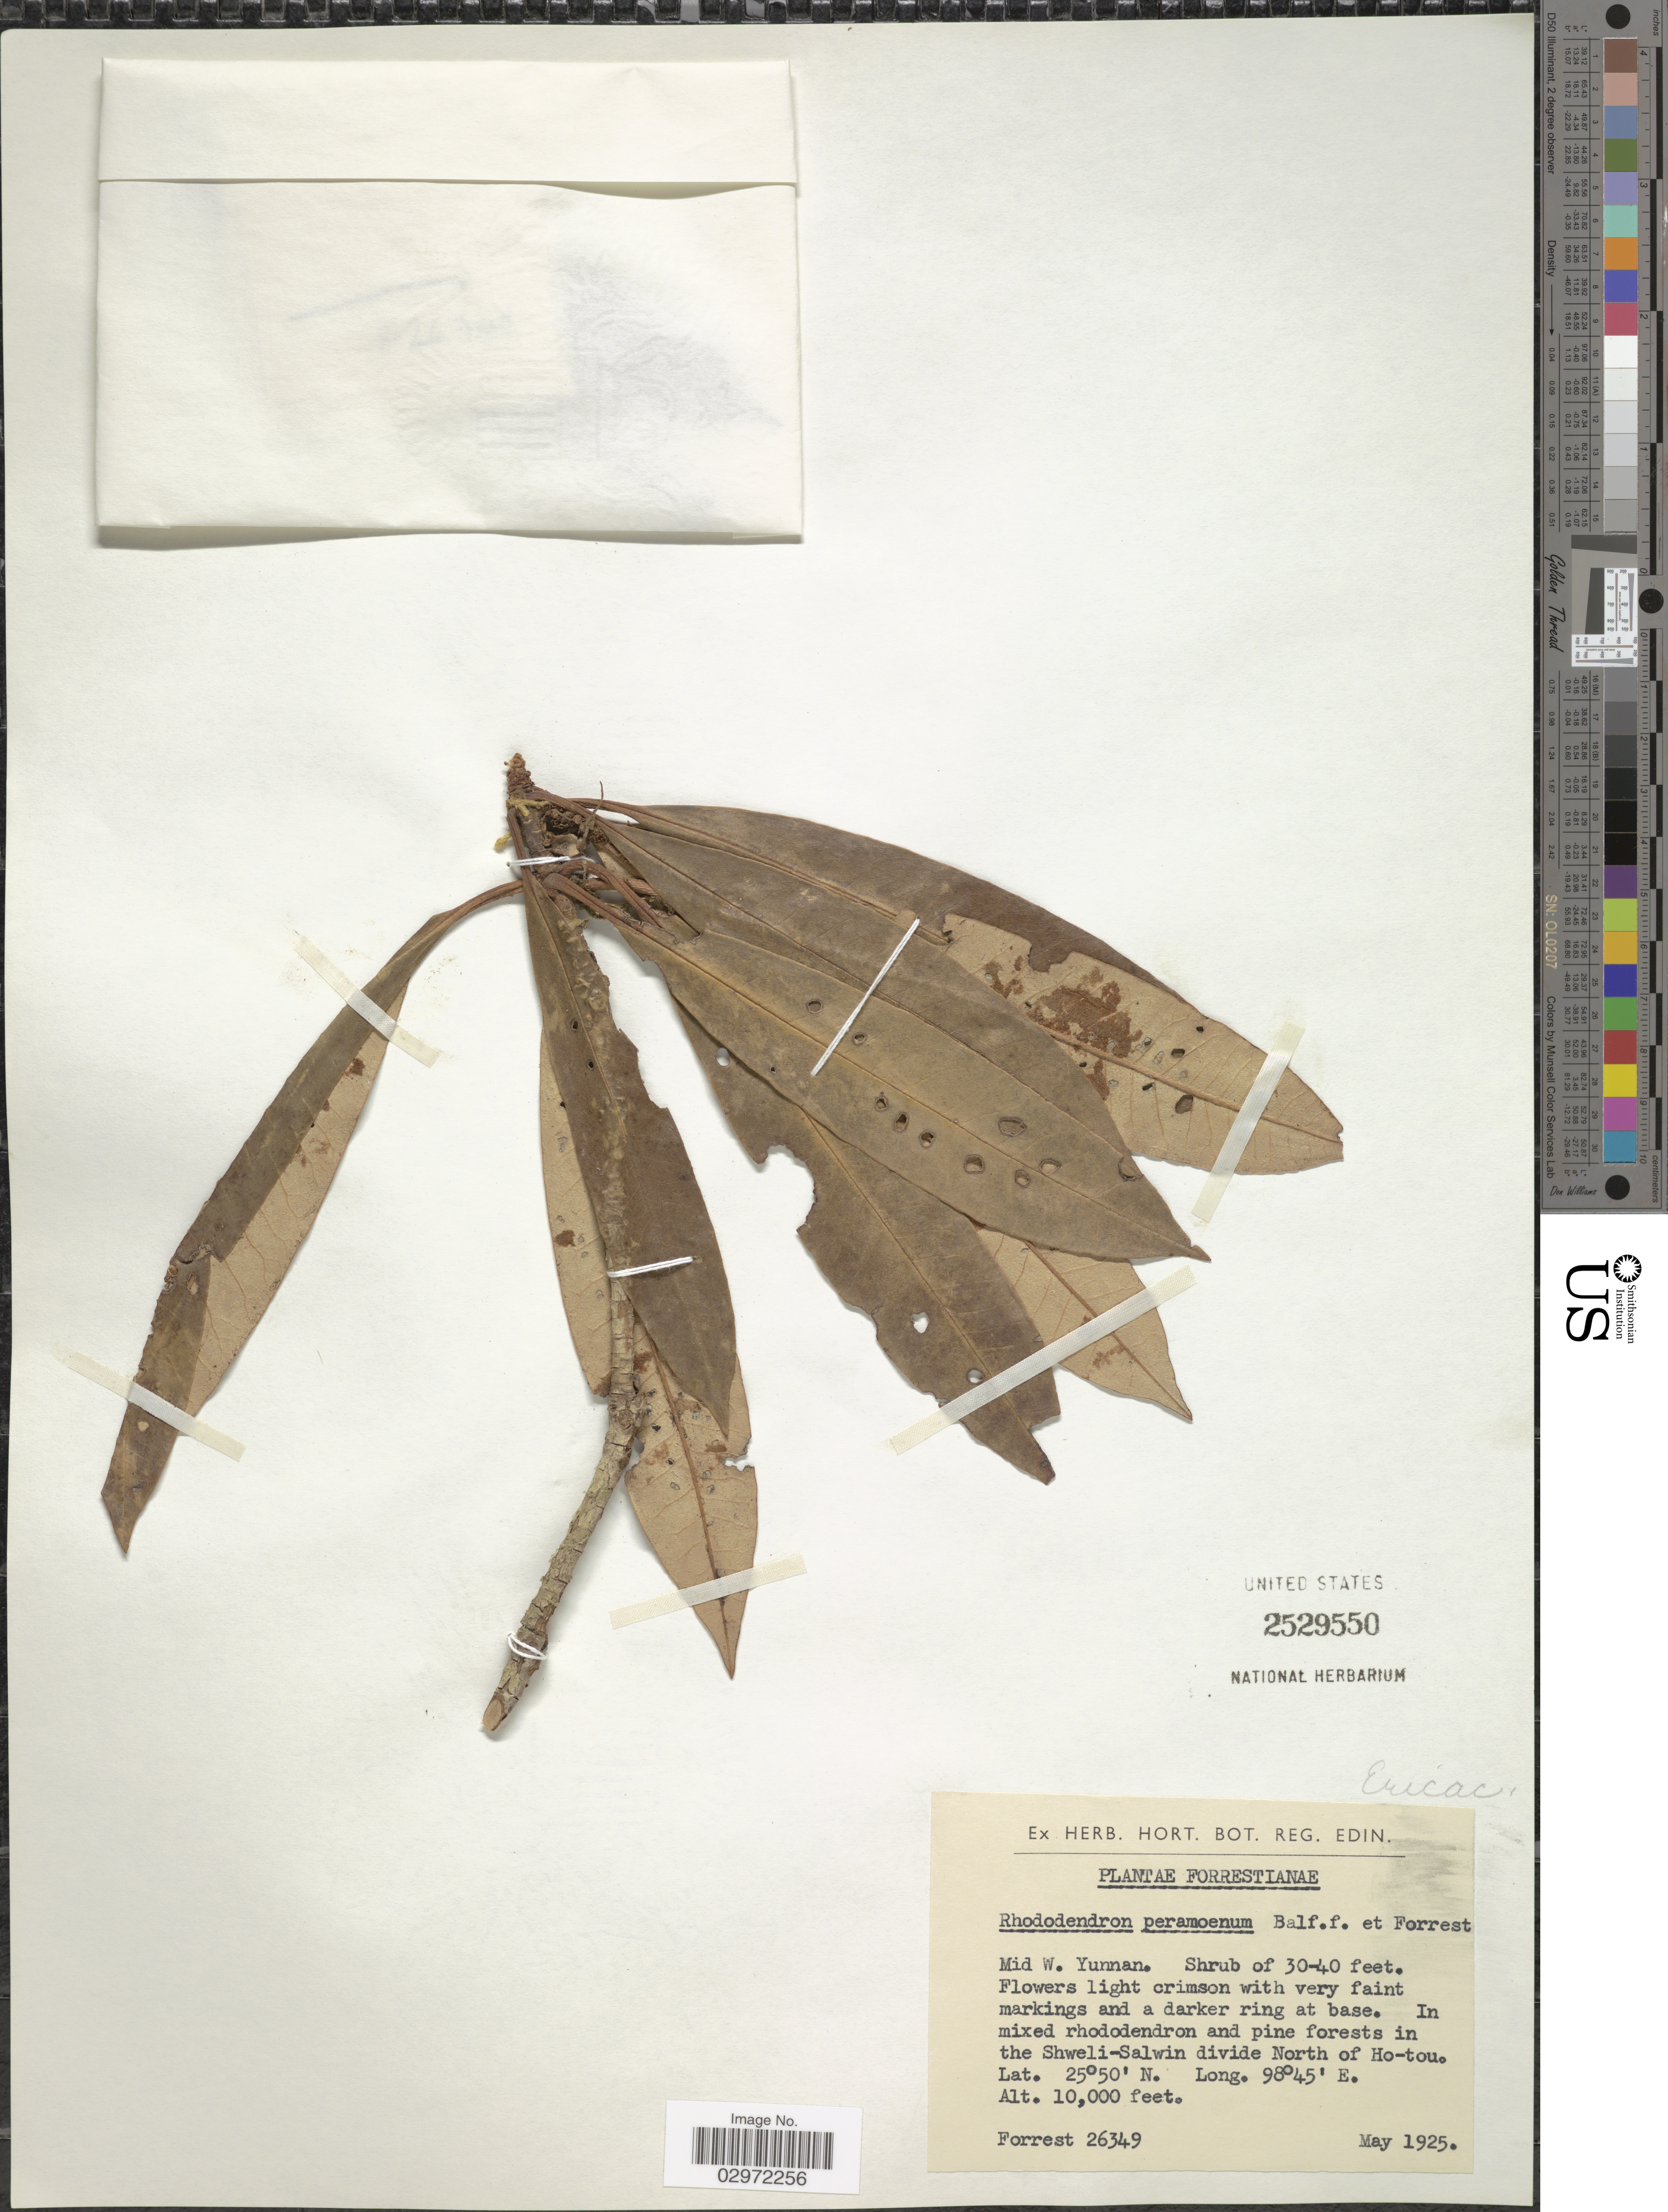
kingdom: Plantae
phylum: Tracheophyta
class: Magnoliopsida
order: Ericales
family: Ericaceae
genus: Rhododendron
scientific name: Rhododendron peramoenum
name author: Balf. f. & Forrest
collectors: -. Forrest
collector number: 26349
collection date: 1925-05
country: China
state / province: Yunnan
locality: Mid W. Yunnan. In mixed rhododendron and pine forest in the Shweli-Salwin divide North of Ho-tou.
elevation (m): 3048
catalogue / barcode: US 2529550